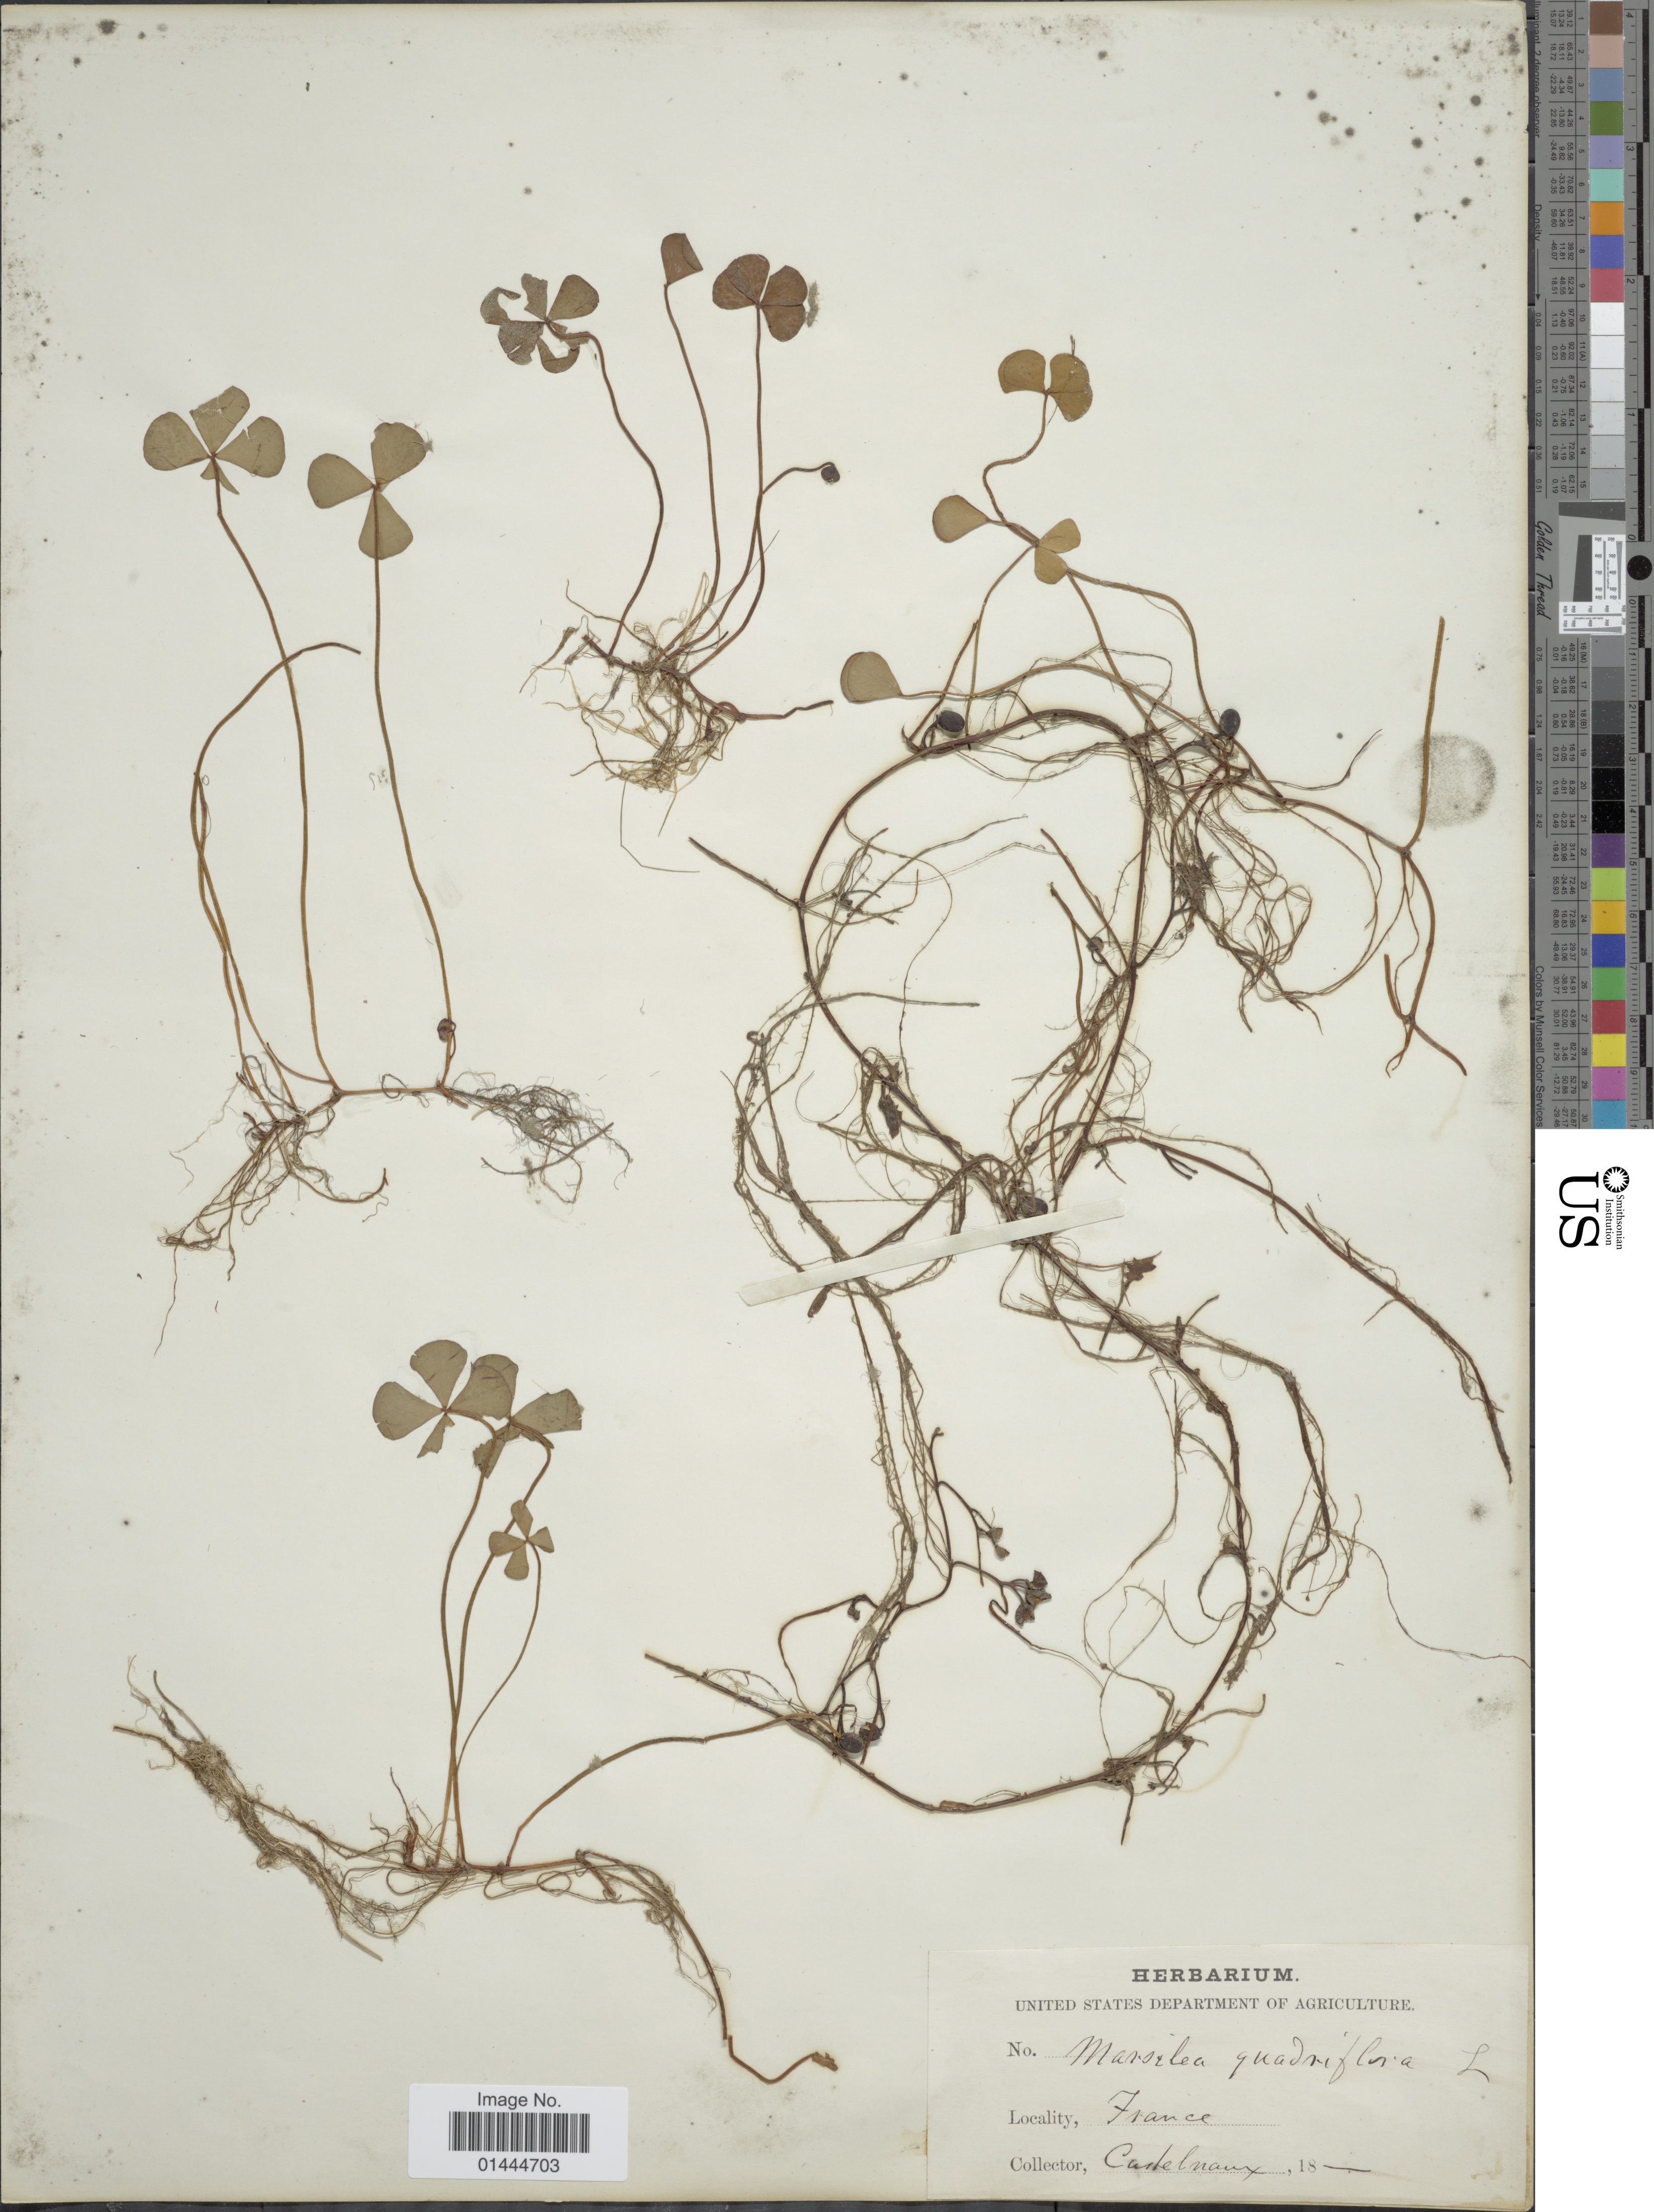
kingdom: Plantae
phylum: Tracheophyta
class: Polypodiopsida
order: Salviniales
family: Marsileaceae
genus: Marsilea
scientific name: Marsilea quadrifolia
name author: L.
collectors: Castelnaux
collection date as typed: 18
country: France